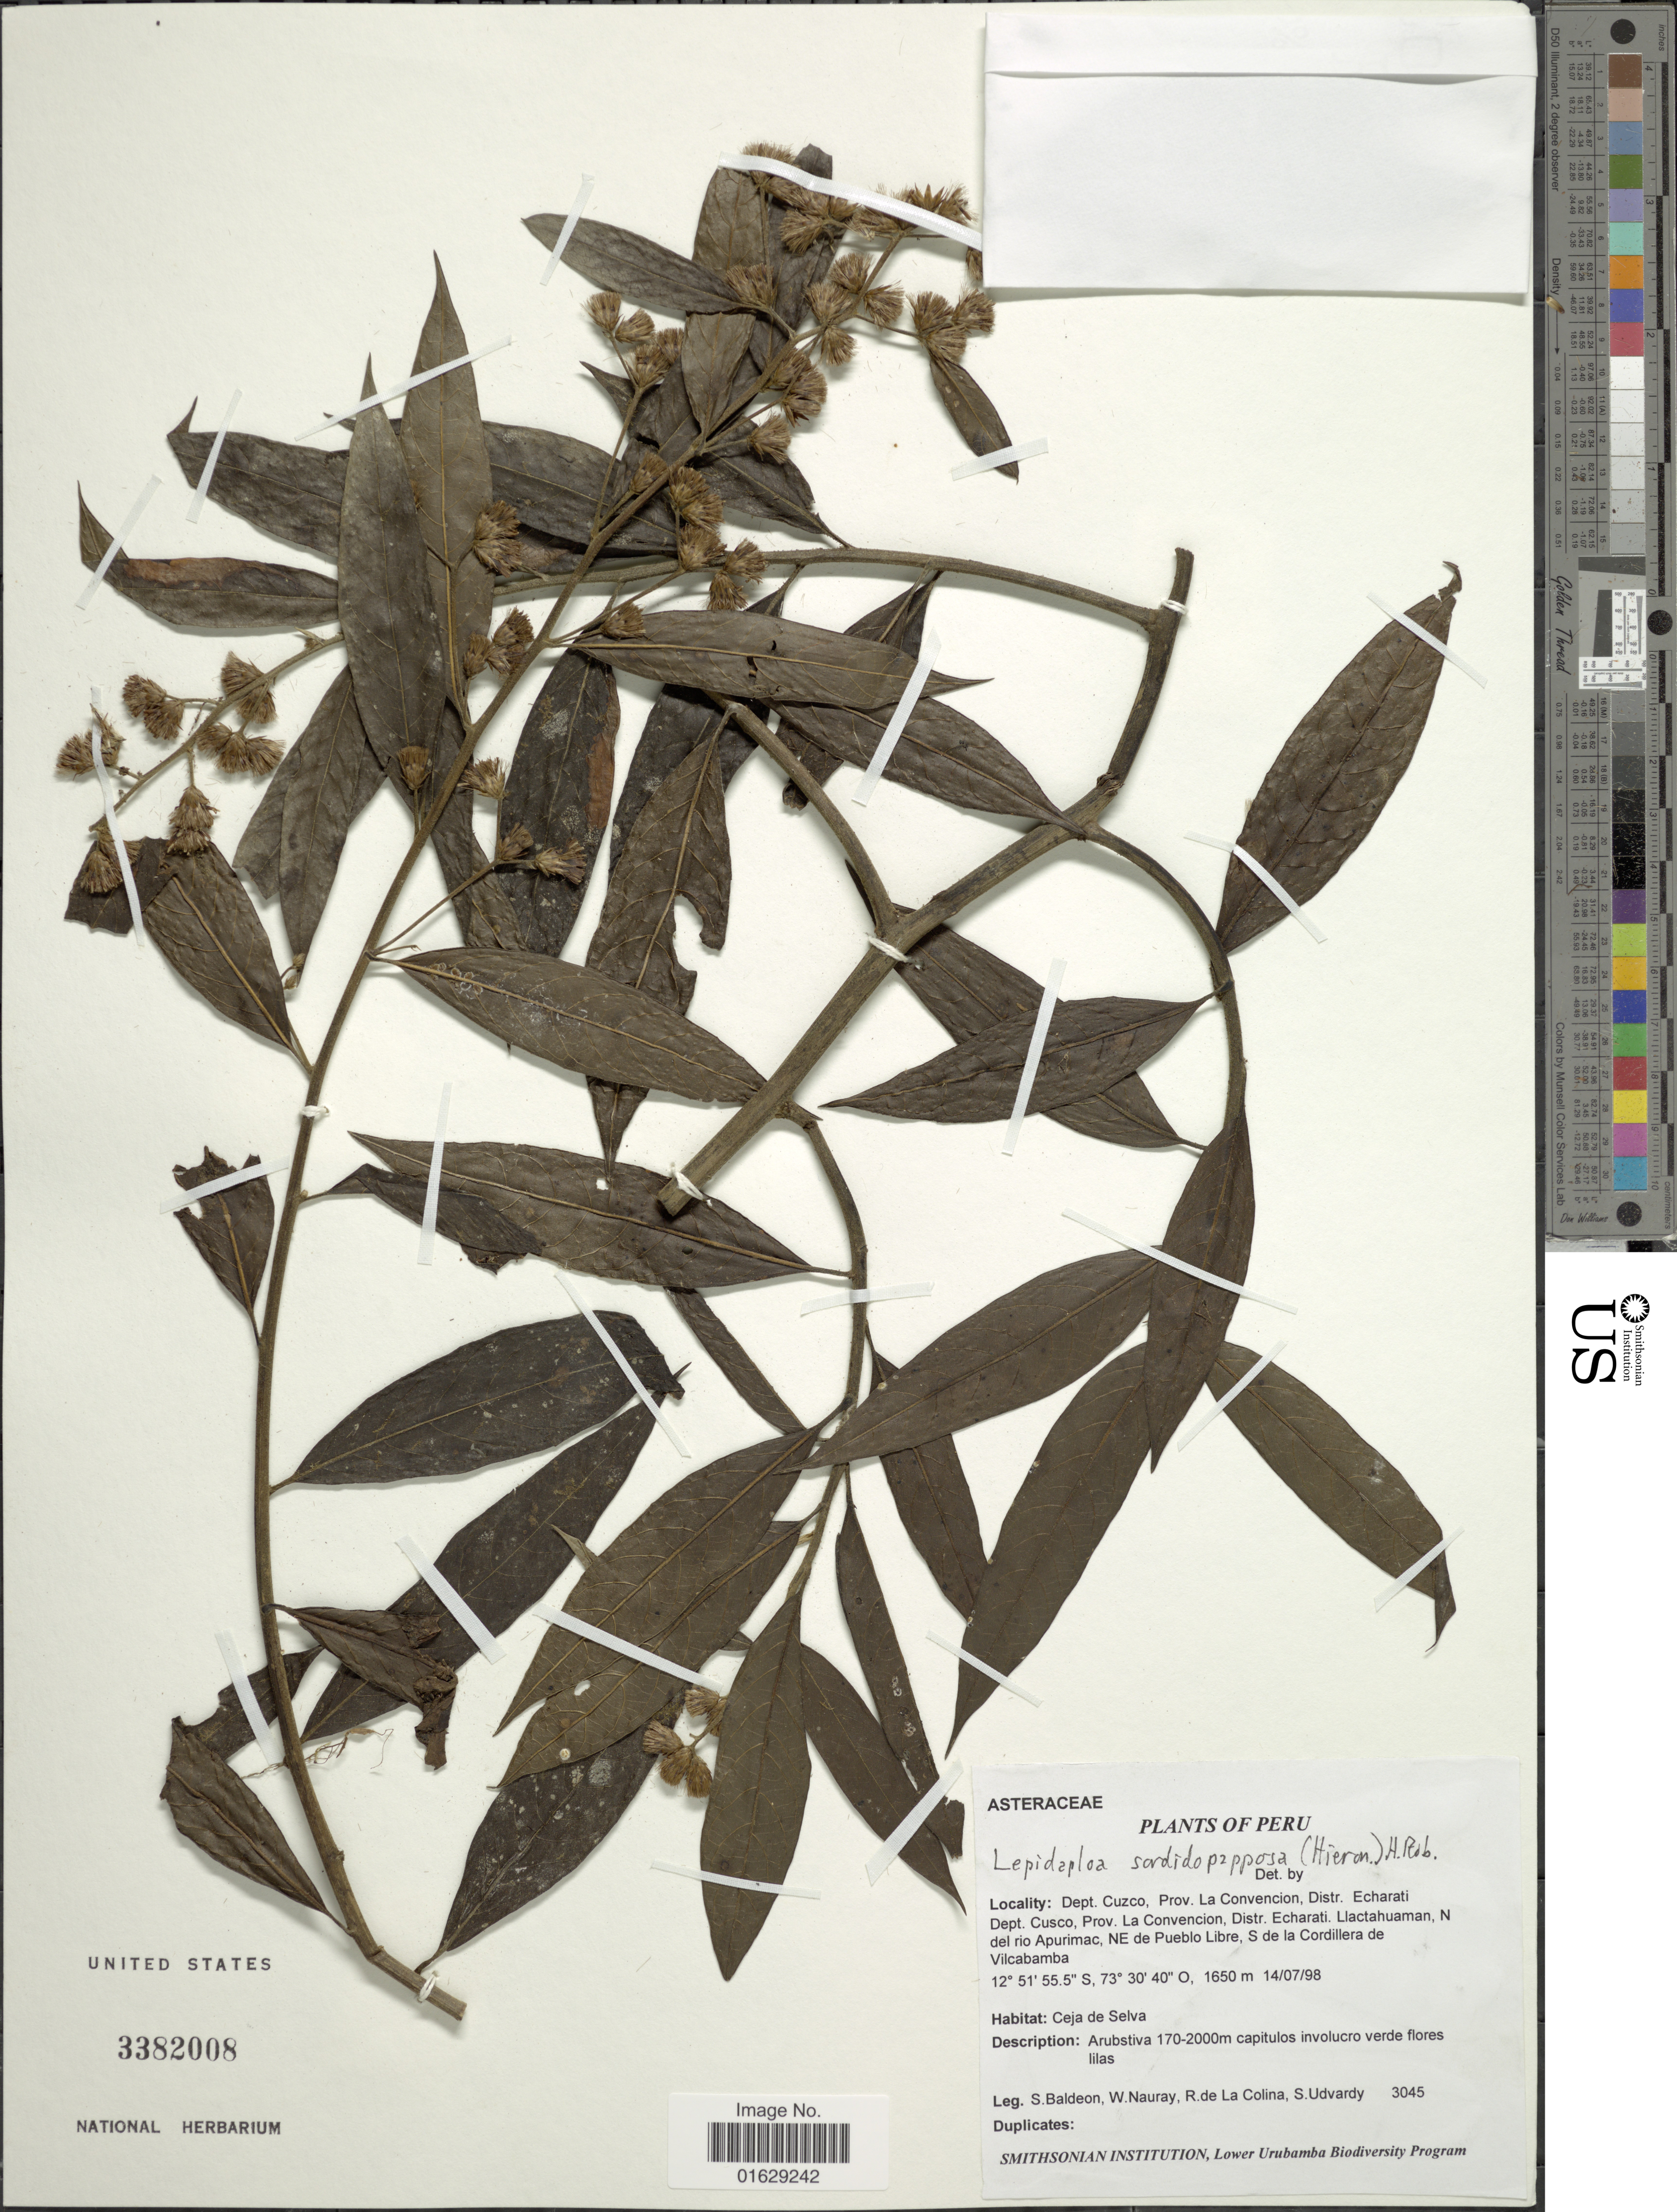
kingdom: Plantae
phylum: Tracheophyta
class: Magnoliopsida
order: Asterales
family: Asteraceae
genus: Lepidaploa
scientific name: Lepidaploa sordidopapposa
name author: (Hieron.) H. Rob.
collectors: S. Baldeon, W. Nauray, R. de La Colina & S. Udvardy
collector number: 3045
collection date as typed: Transcribed d/m/y: 14/7/98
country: Peru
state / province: Cusco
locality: Dept. Cuzco. Prov. La Convencion, Distr. Echarati, Llactahuaman, N del rio Apurimac, NE de Pueblo Libre, S de la Cordillera de Vilcabamba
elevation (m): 1650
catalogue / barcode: US 3382008